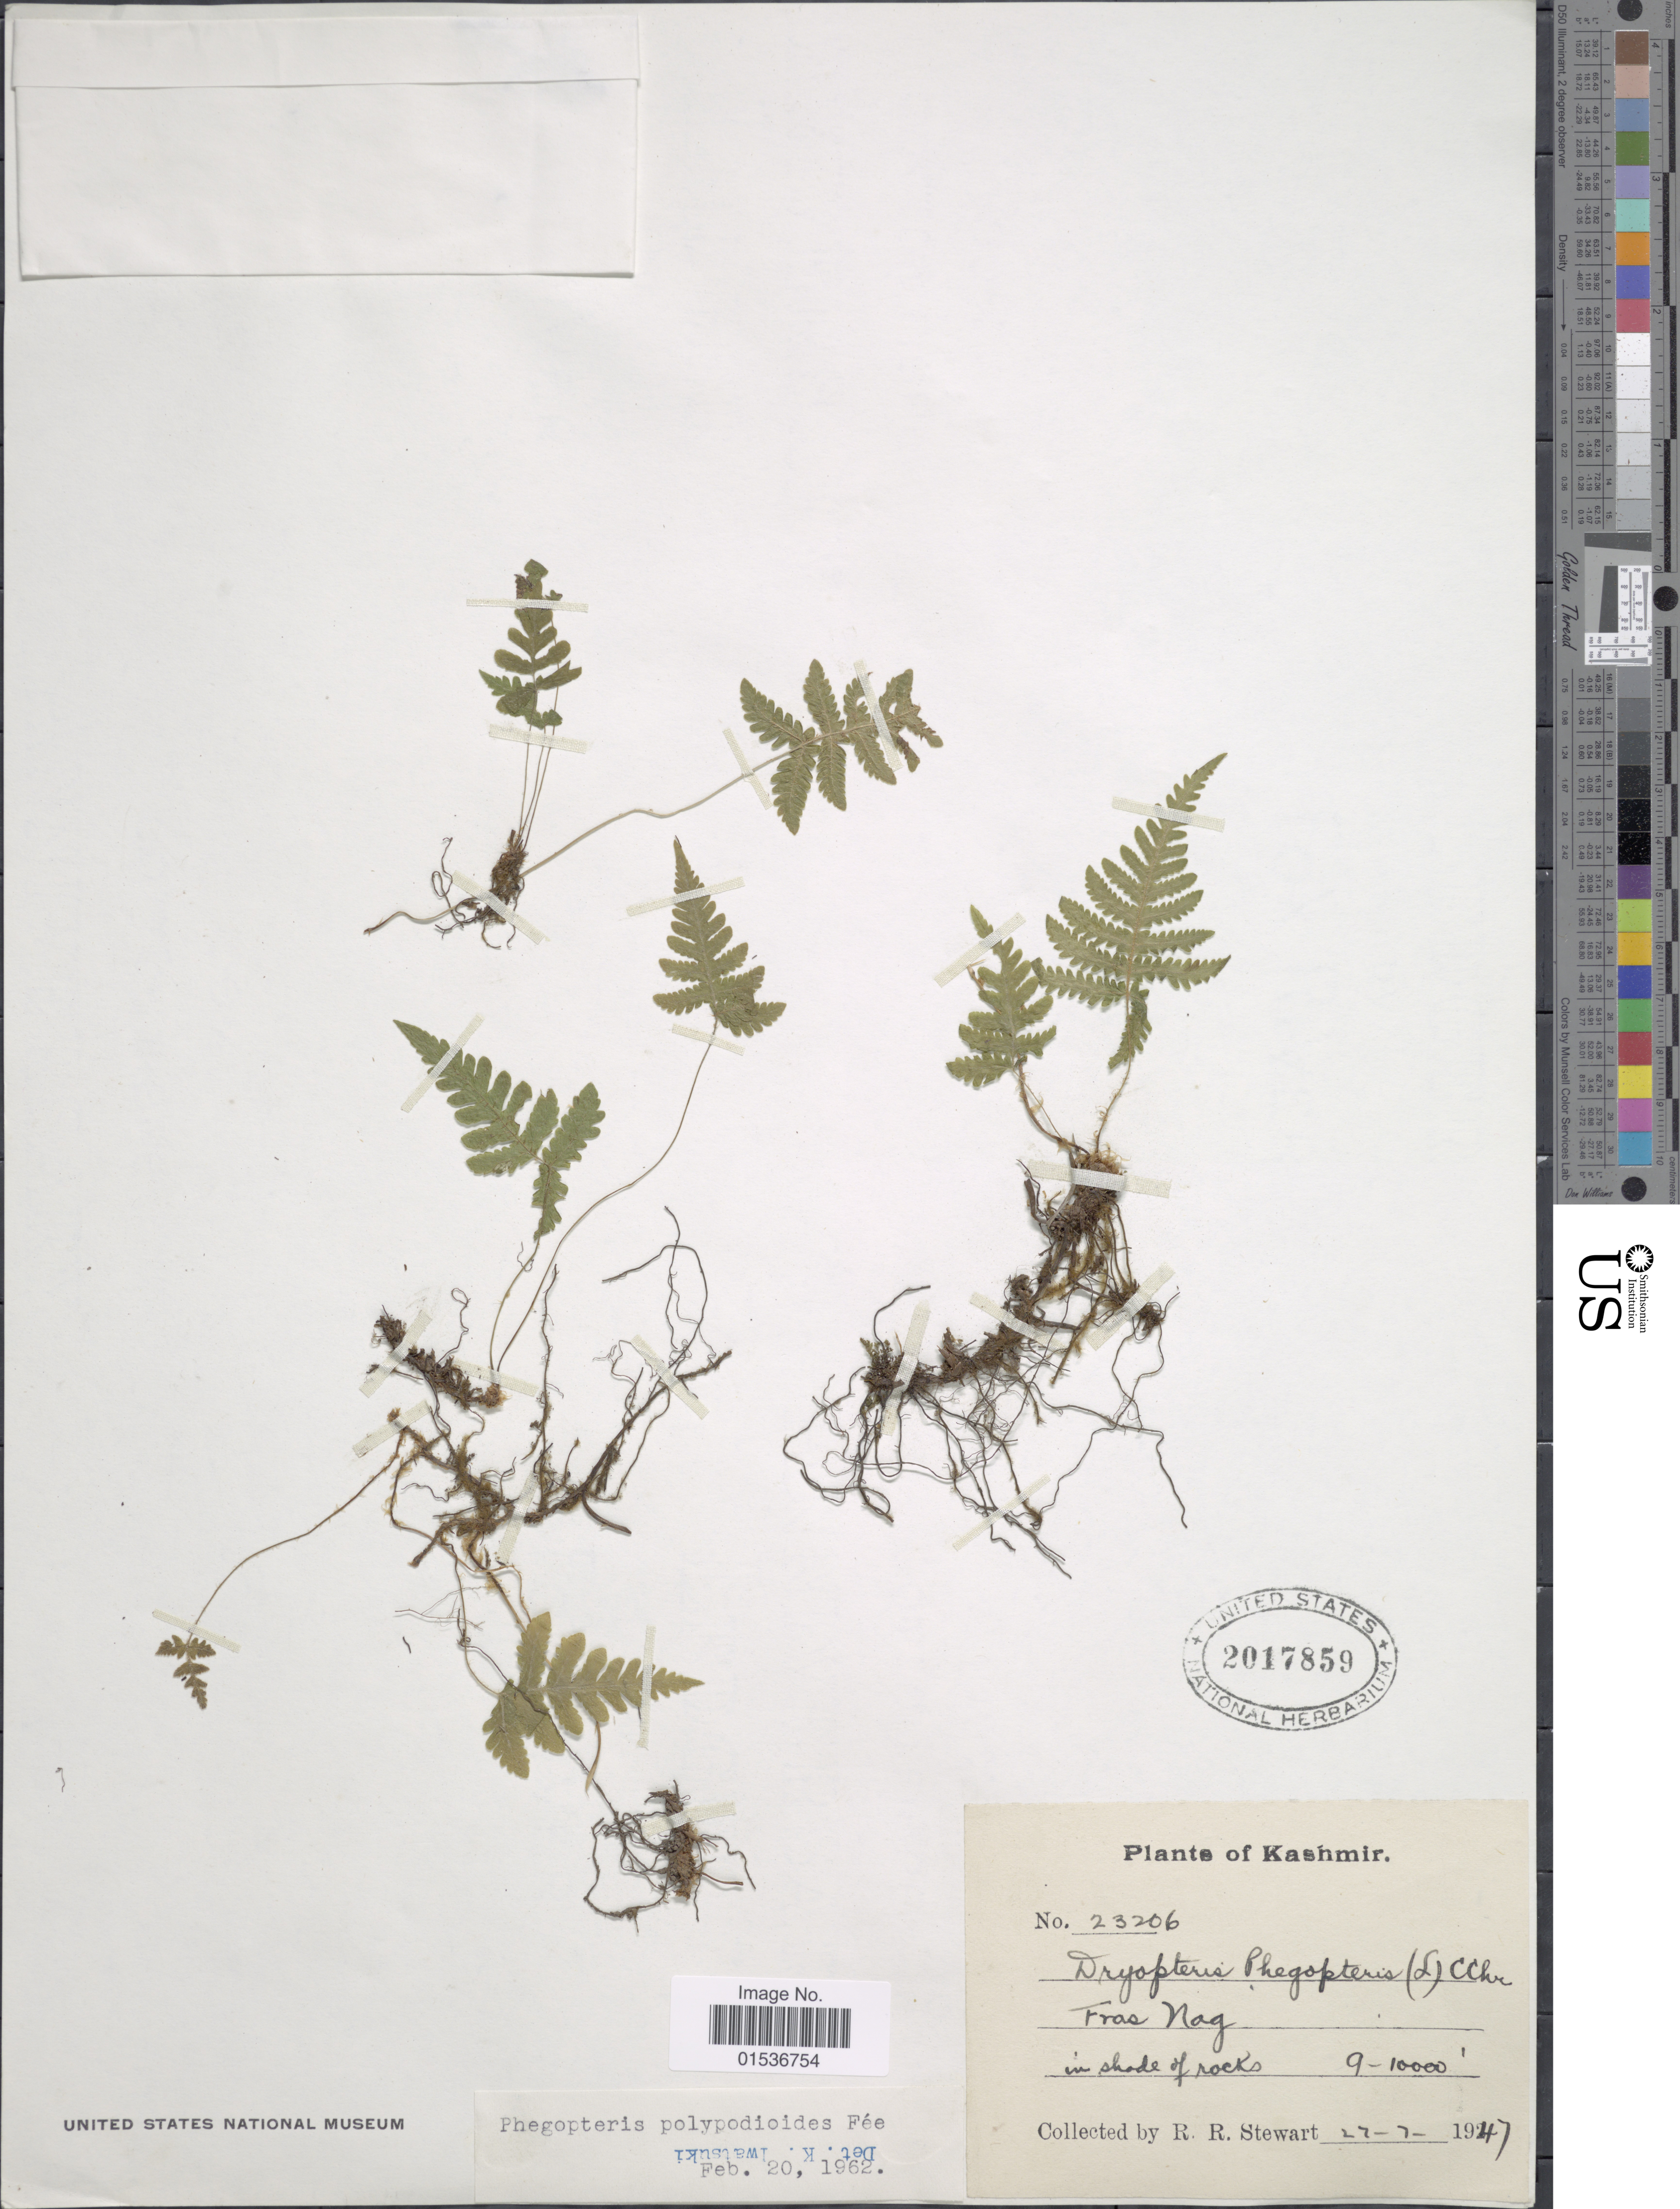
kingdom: Plantae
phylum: Tracheophyta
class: Polypodiopsida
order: Polypodiales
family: Thelypteridaceae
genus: Phegopteris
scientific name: Phegopteris oreopteris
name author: (Ehrh.) Fée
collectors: R. R. Stewart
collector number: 23206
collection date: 1947-07-27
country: India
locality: Kashmir, Fras Nag.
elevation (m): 2743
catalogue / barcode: US 2017859